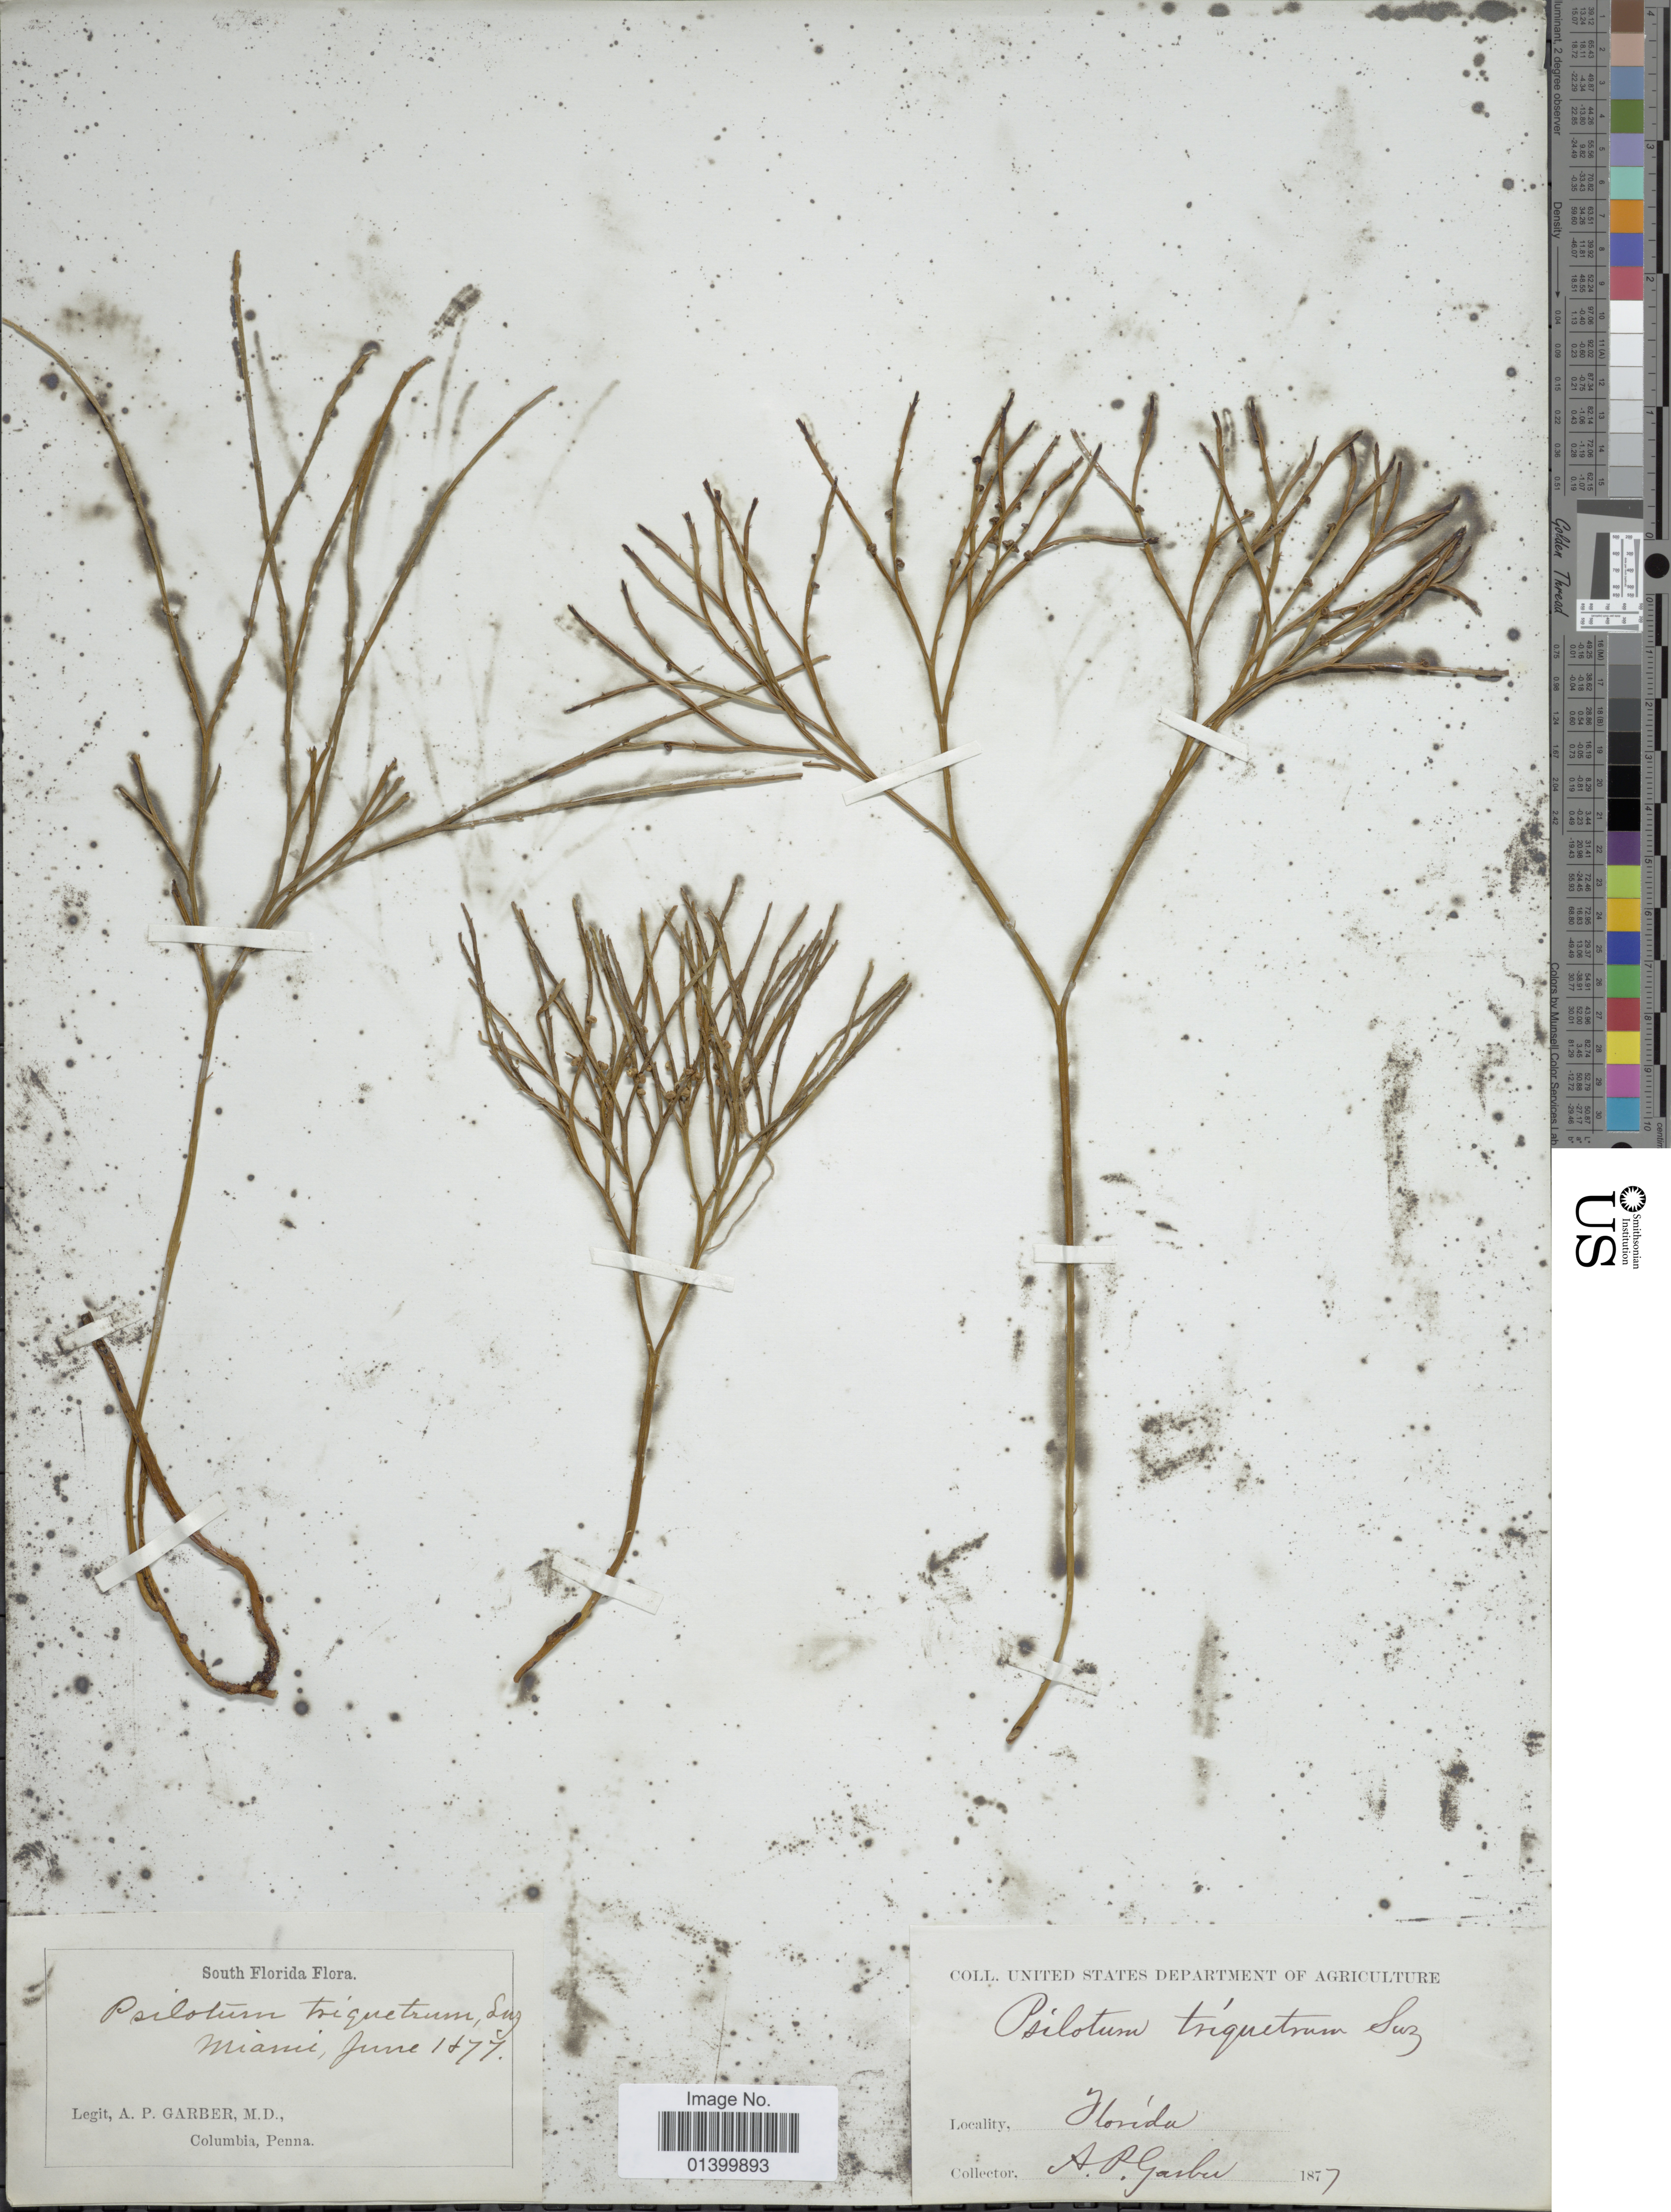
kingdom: Plantae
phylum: Tracheophyta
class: Polypodiopsida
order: Psilotales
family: Psilotaceae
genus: Psilotum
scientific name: Psilotum nudum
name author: (L.) P. Beauv.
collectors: A. P. Garber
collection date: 1877-06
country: United States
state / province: Florida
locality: South Florida. Miami